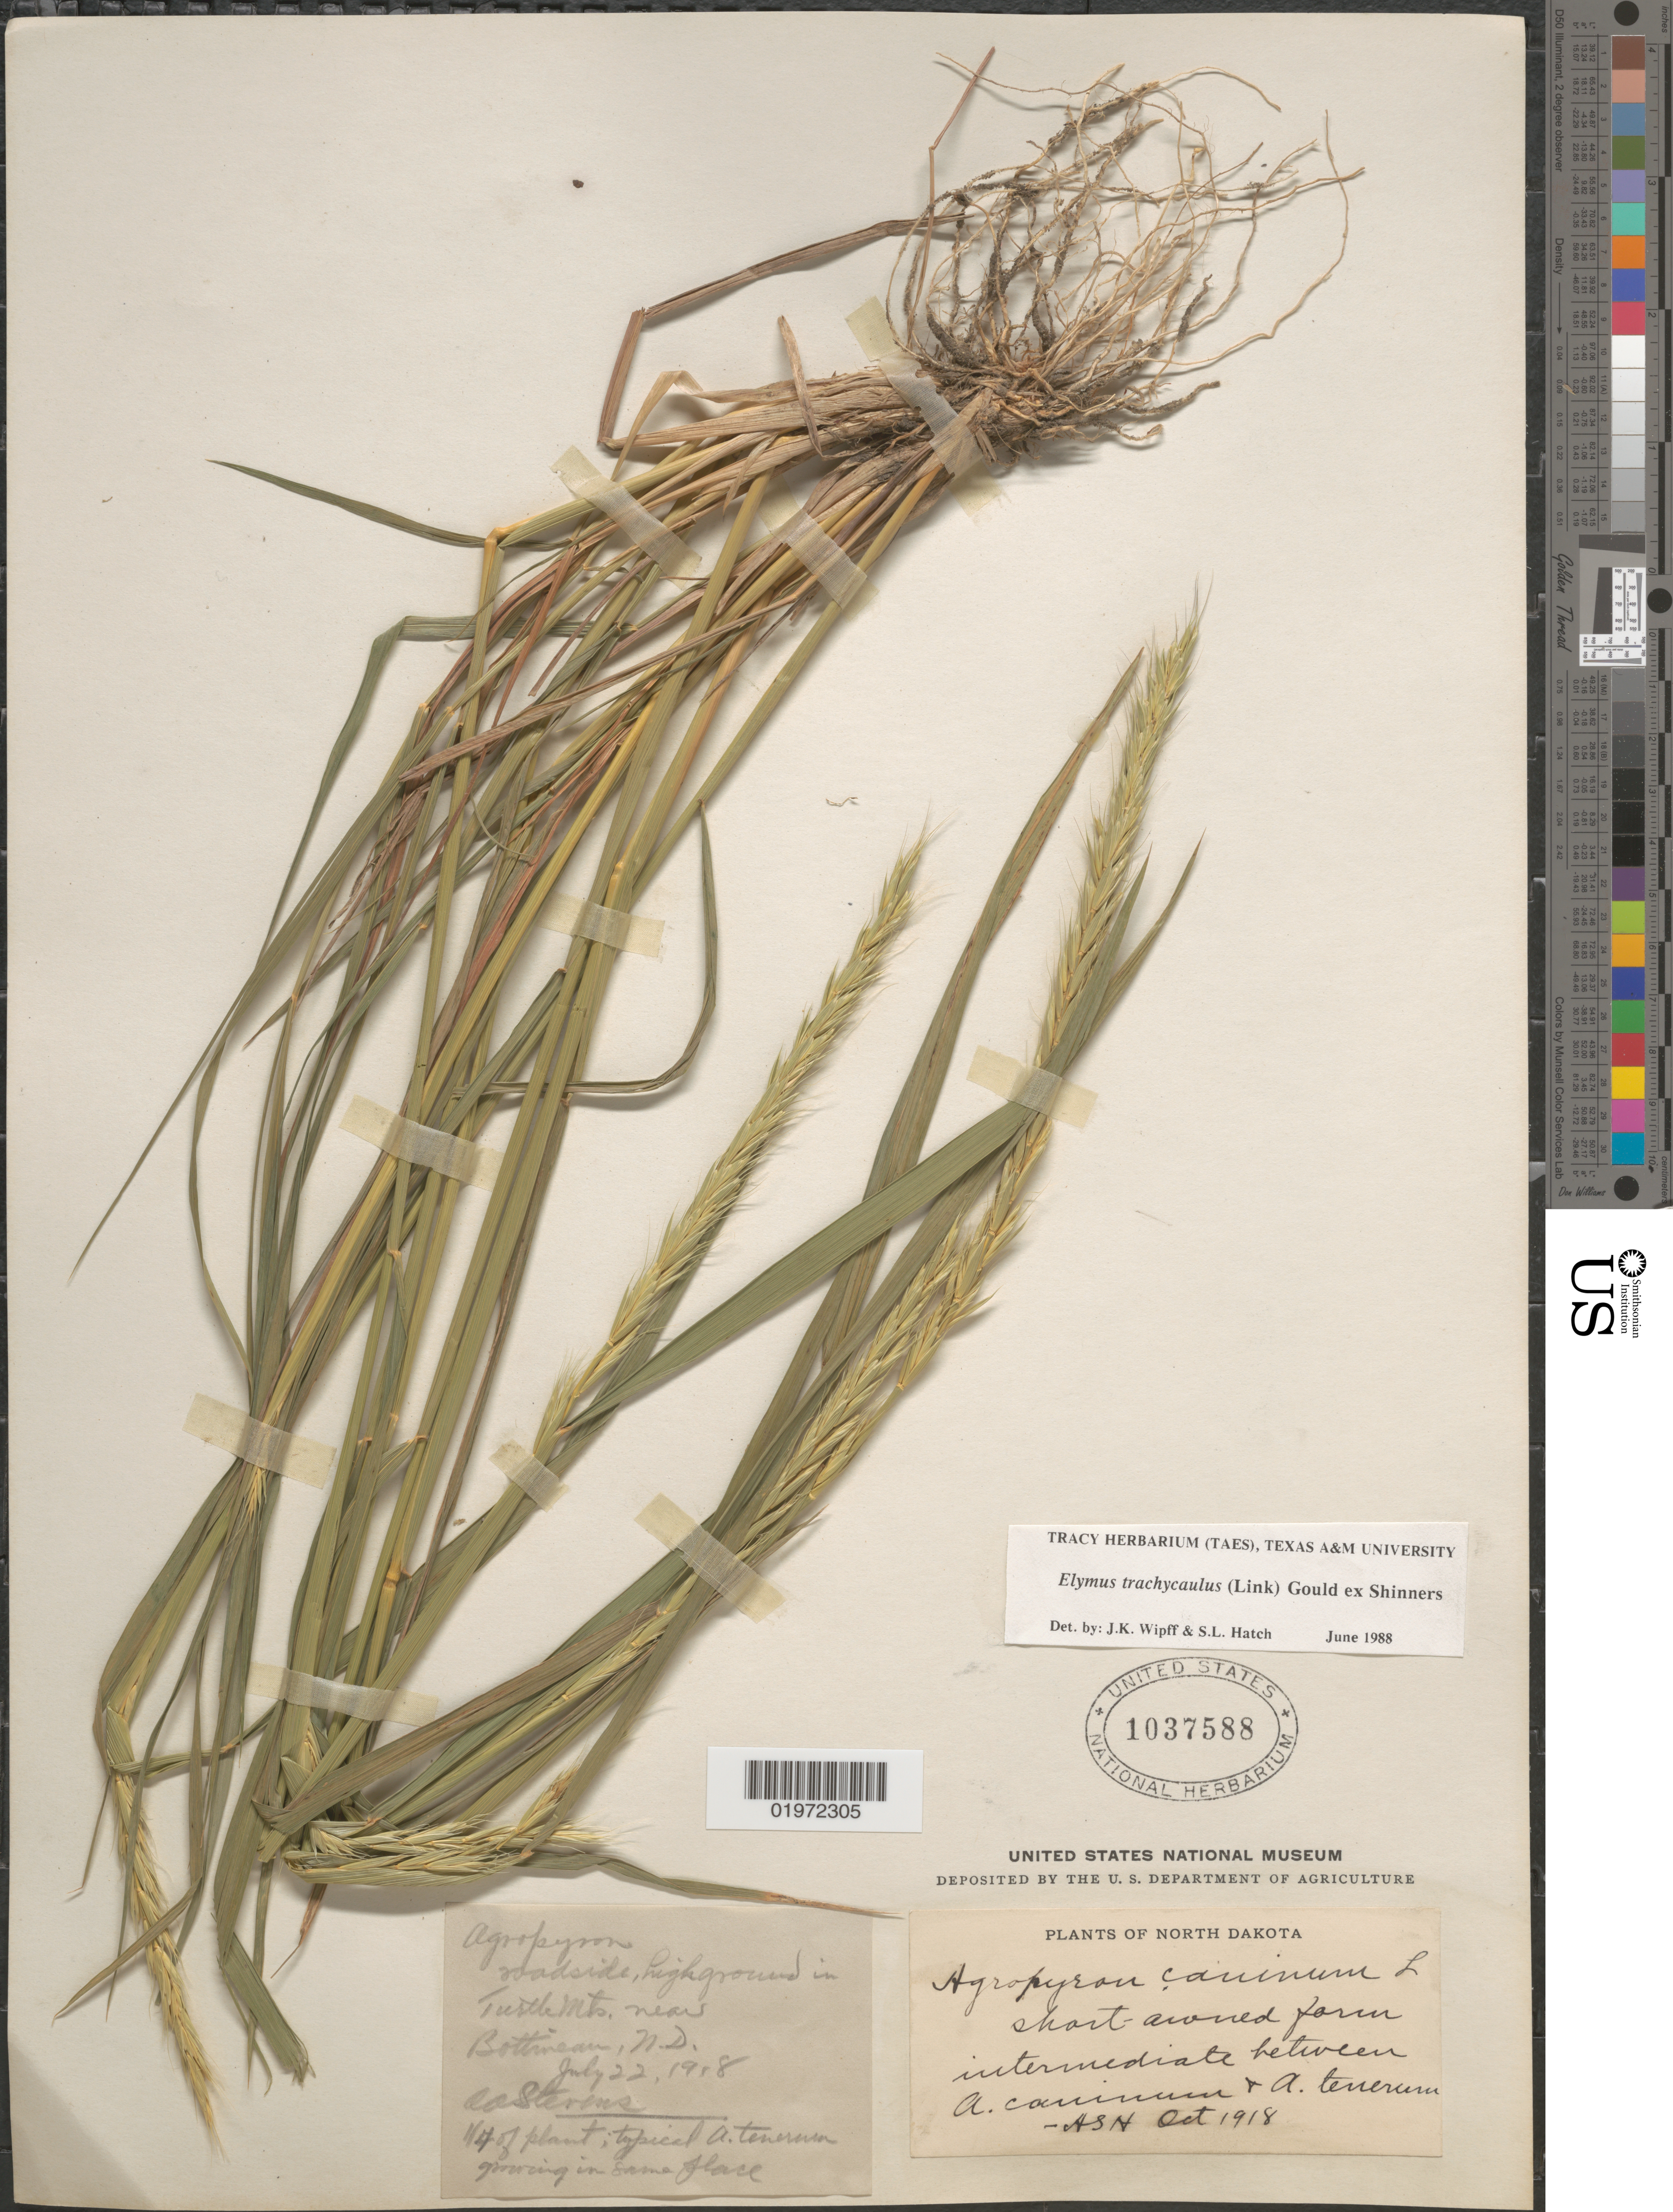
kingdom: Plantae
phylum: Tracheophyta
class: Liliopsida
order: Poales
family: Poaceae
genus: Elymus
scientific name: Elymus trachycaulus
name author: (Link) Gould ex Shinners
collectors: O. A. Stevens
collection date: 1918-07-22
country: United States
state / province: North Dakota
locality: Roadside, highground in Turtle Mts. near Bottineau.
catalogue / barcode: US 1037588